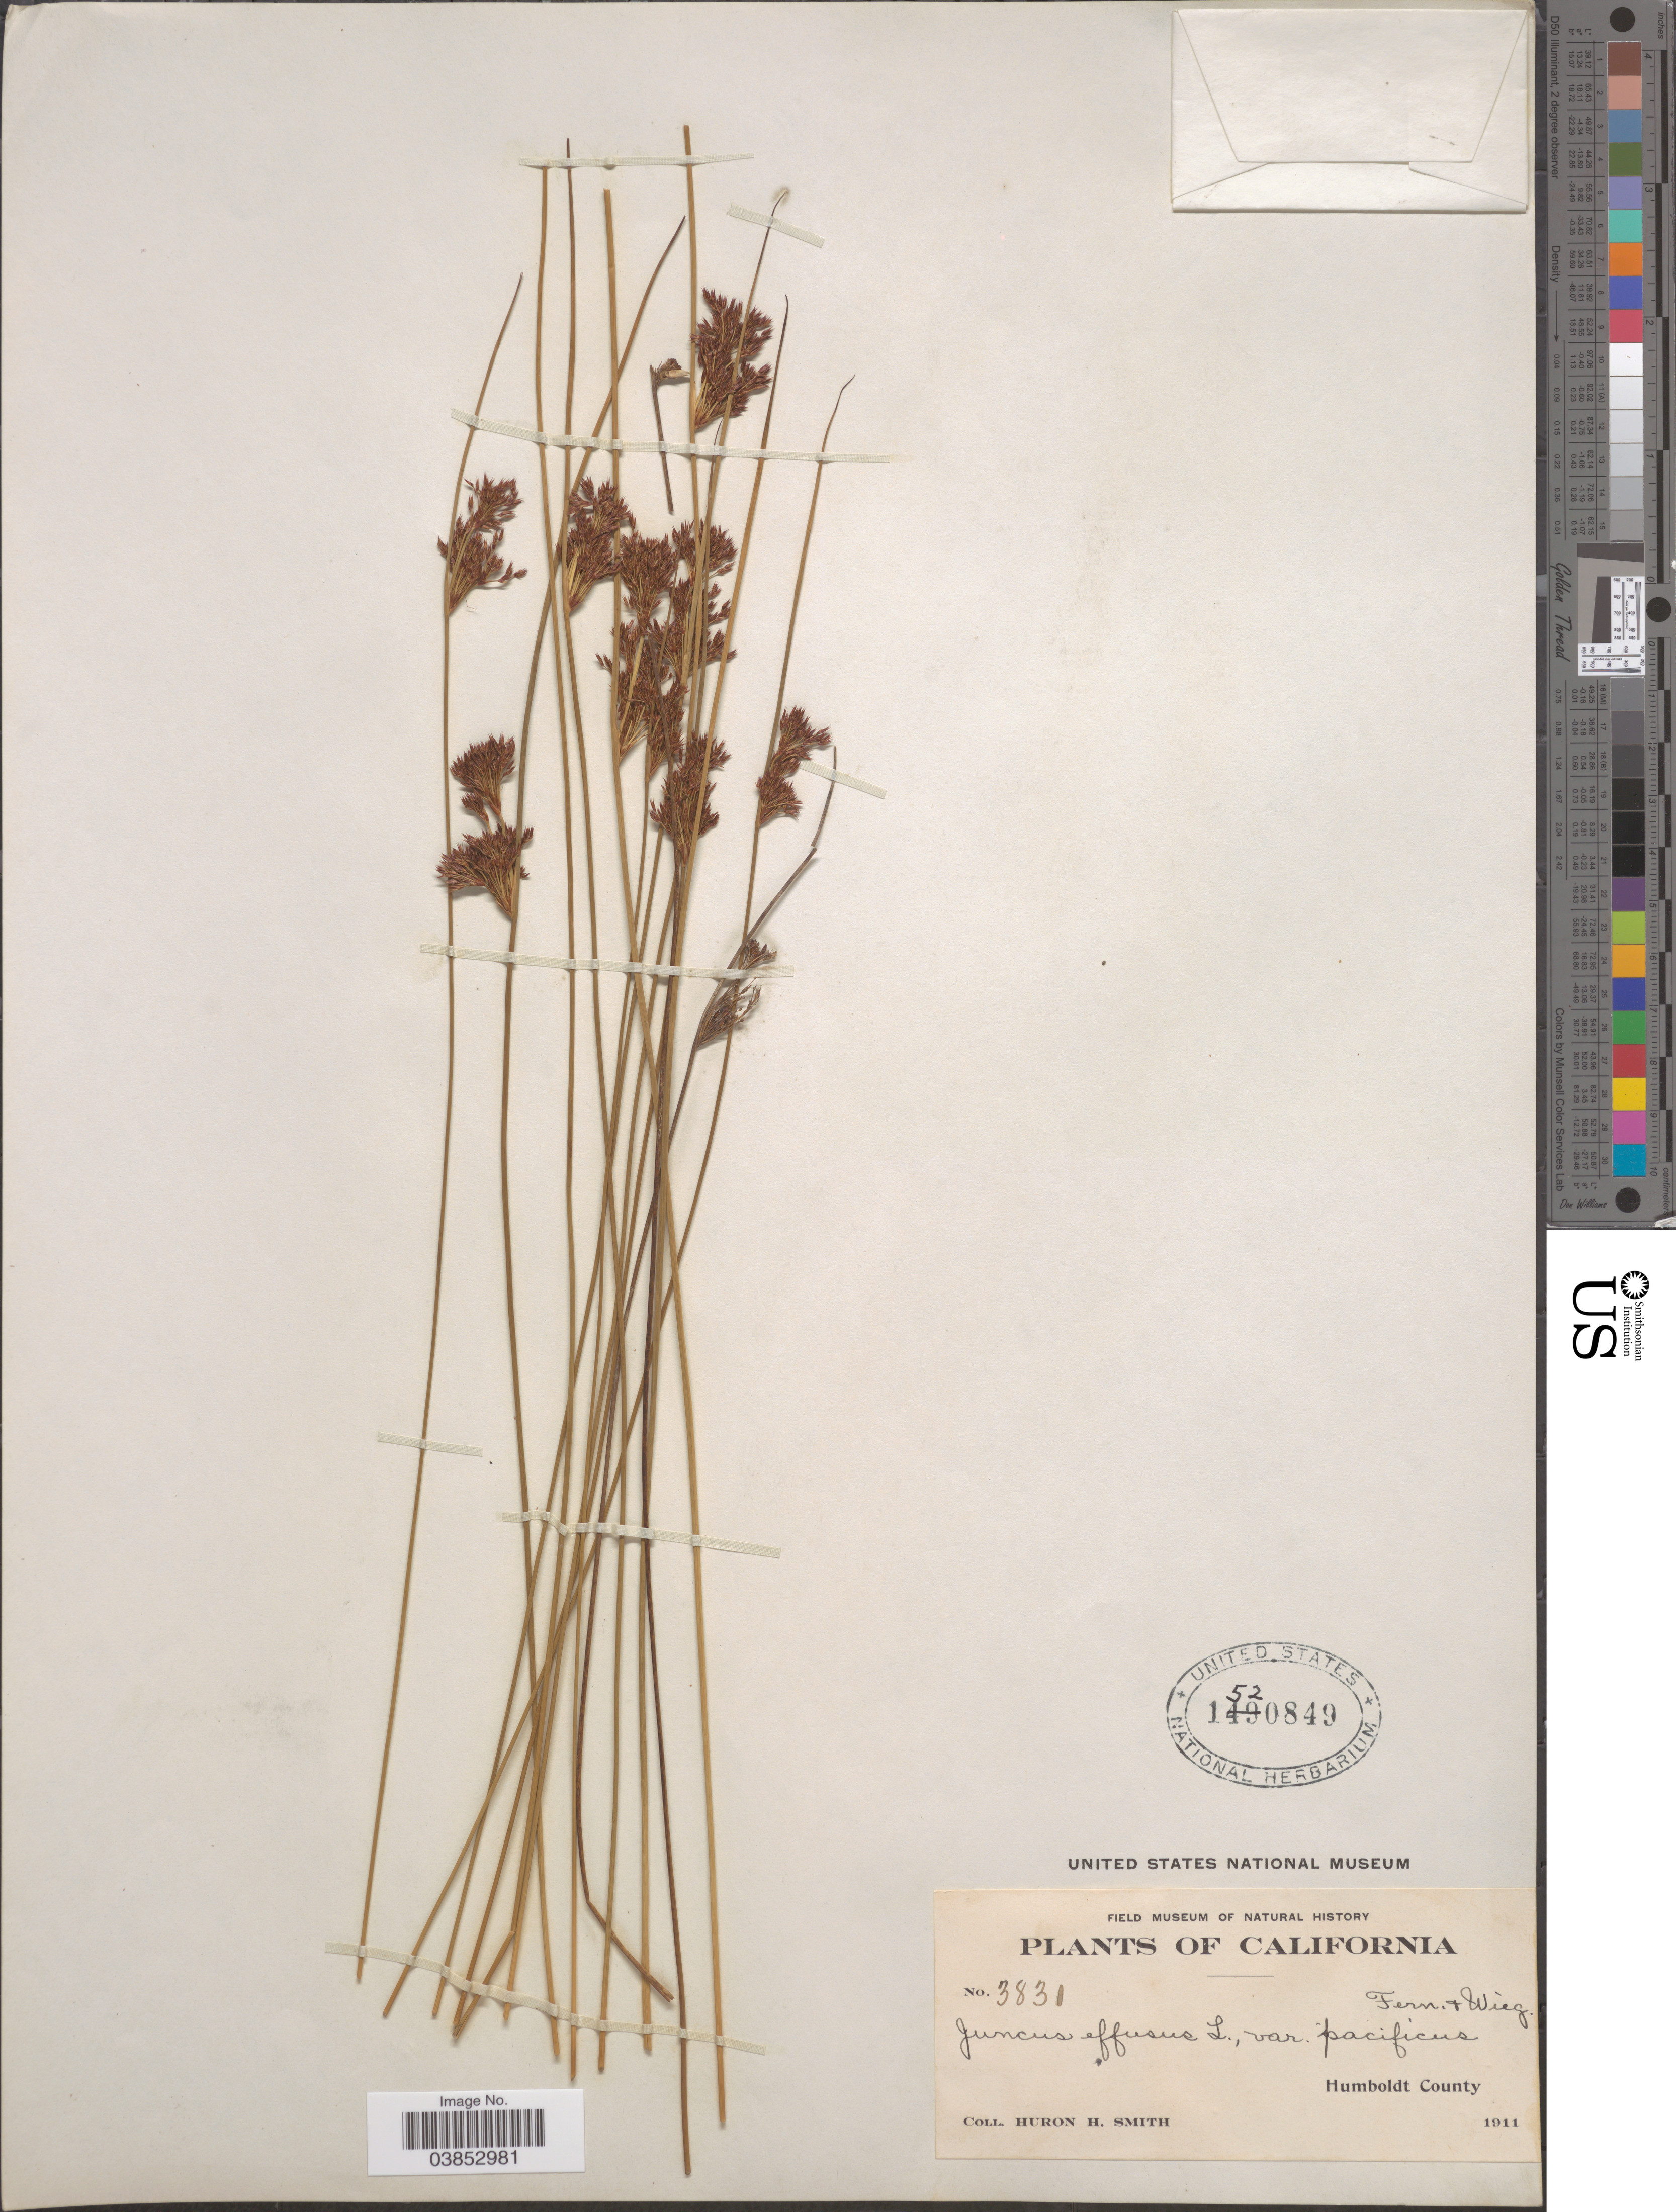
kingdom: Plantae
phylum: Tracheophyta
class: Liliopsida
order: Poales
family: Juncaceae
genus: Juncus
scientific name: Juncus effusus var. pacificus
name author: Fernald & Wiegand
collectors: Huron H. Smith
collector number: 3831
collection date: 1911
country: United States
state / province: California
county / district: Humboldt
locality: Humboldt County.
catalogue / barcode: US 1520849